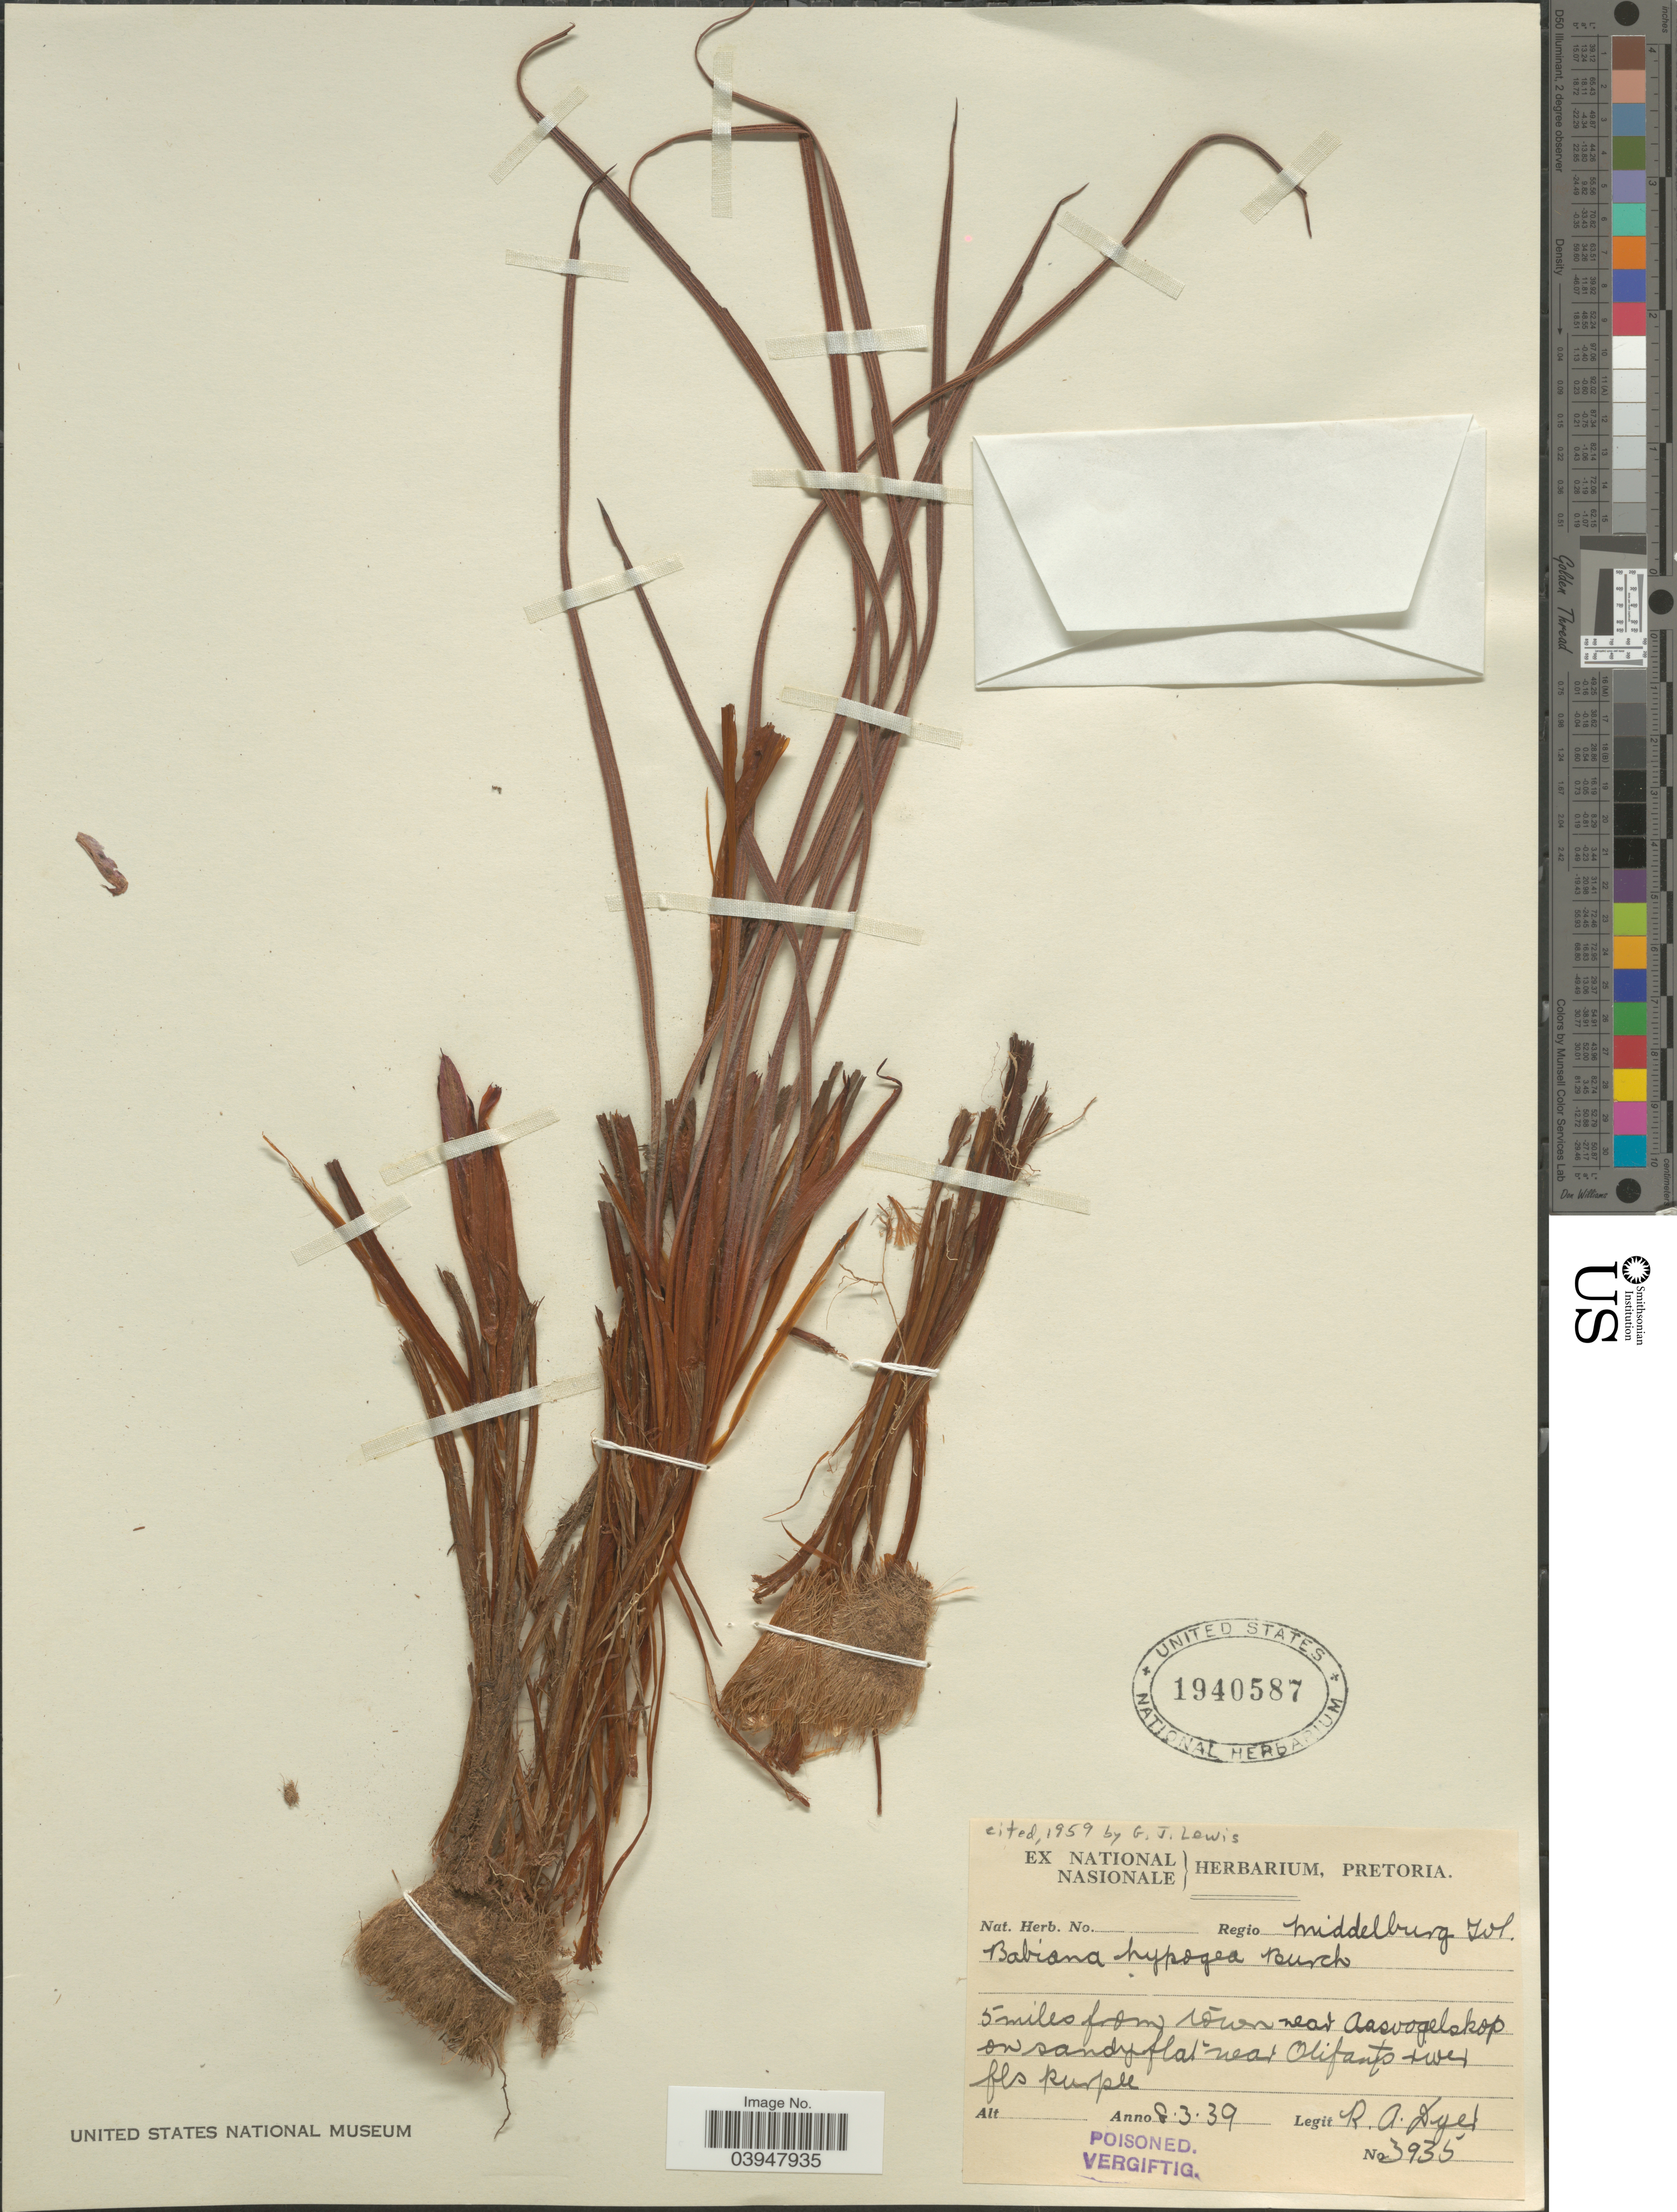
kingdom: Plantae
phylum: Tracheophyta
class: Liliopsida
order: Asparagales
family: Iridaceae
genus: Babiana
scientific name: Babiana hypogea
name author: Burch.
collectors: R. A. Dyer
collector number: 3935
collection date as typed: Transcribed d/m/y: 8/3/39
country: South Africa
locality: Regio Middelburg Ivl. 5 miles from town near Aasvogelskop on sandy flat near Olifants river.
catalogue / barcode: US 1940587